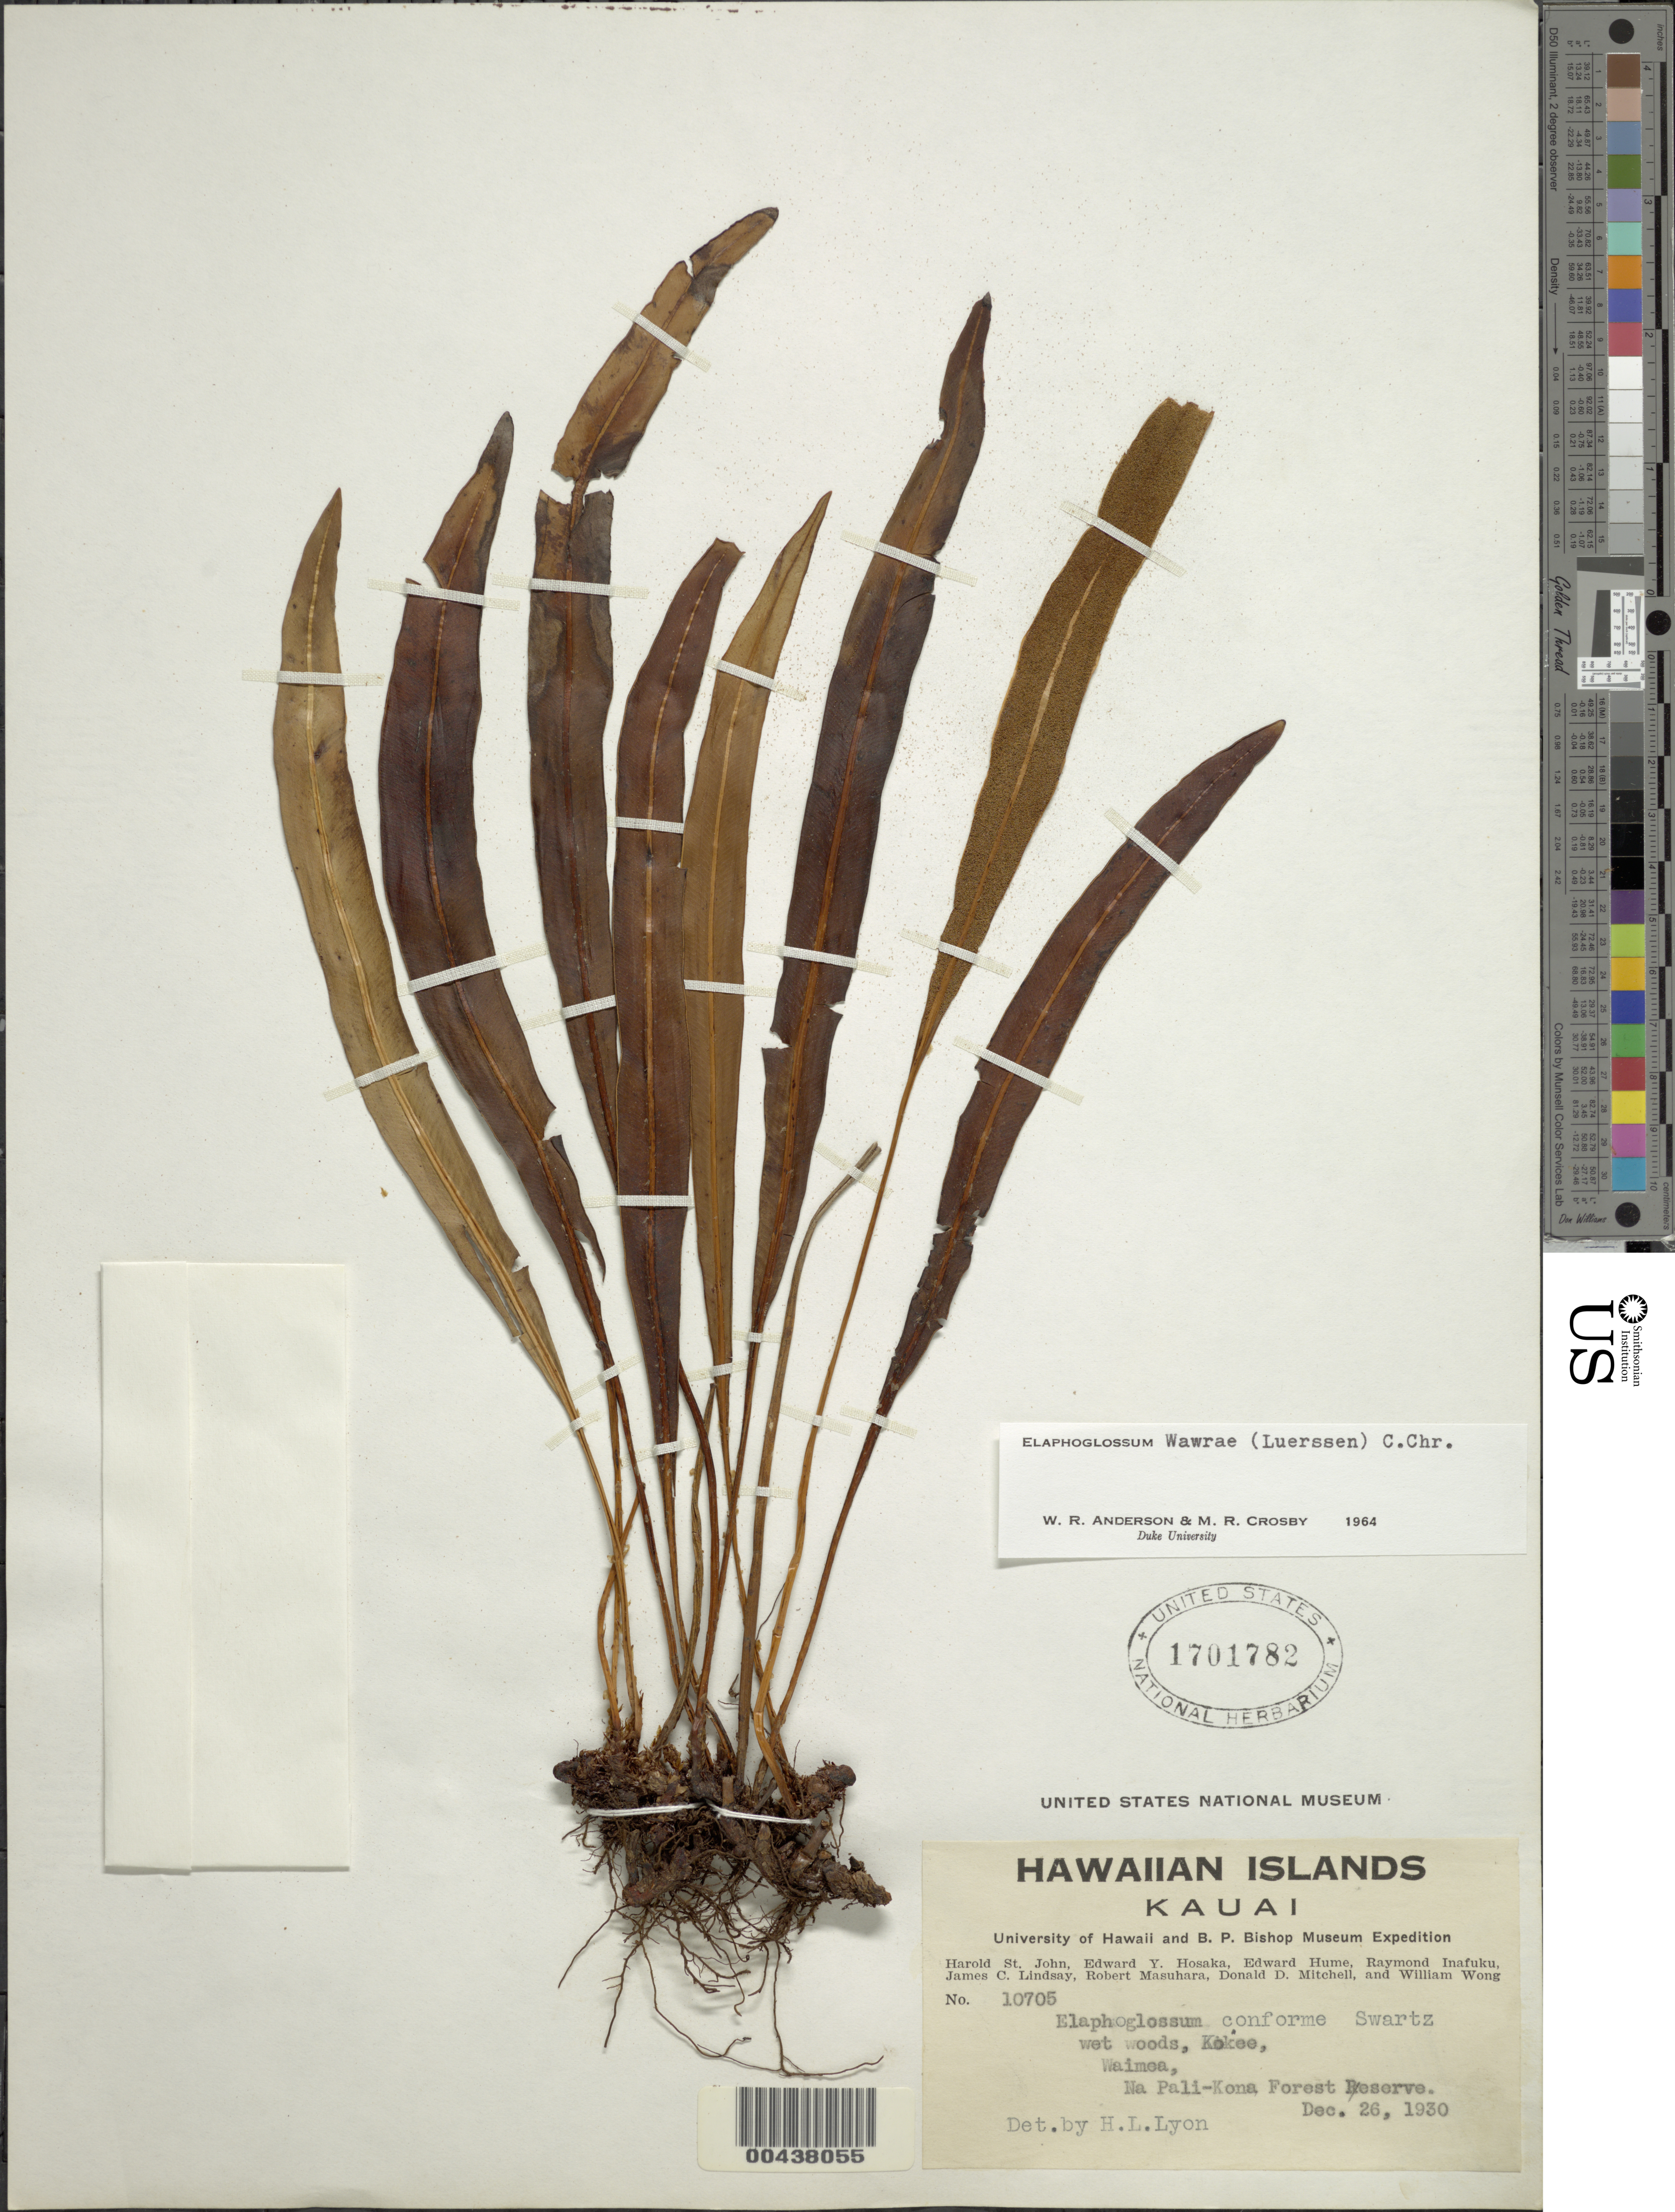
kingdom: Plantae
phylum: Tracheophyta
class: Polypodiopsida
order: Polypodiales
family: Dryopteridaceae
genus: Elaphoglossum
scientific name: Elaphoglossum wawrae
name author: (Luerss.) C. Chr.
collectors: H. St. John, E. Y. Hosaka, E. Hume & R. Inafuku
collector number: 10705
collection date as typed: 26 Dec 1930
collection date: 1930-12-26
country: United States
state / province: Hawaii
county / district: Kauai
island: Kaua'i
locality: Kokee, Waimea, Na Pali-Kona Forest Reserve.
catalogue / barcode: US 1701782